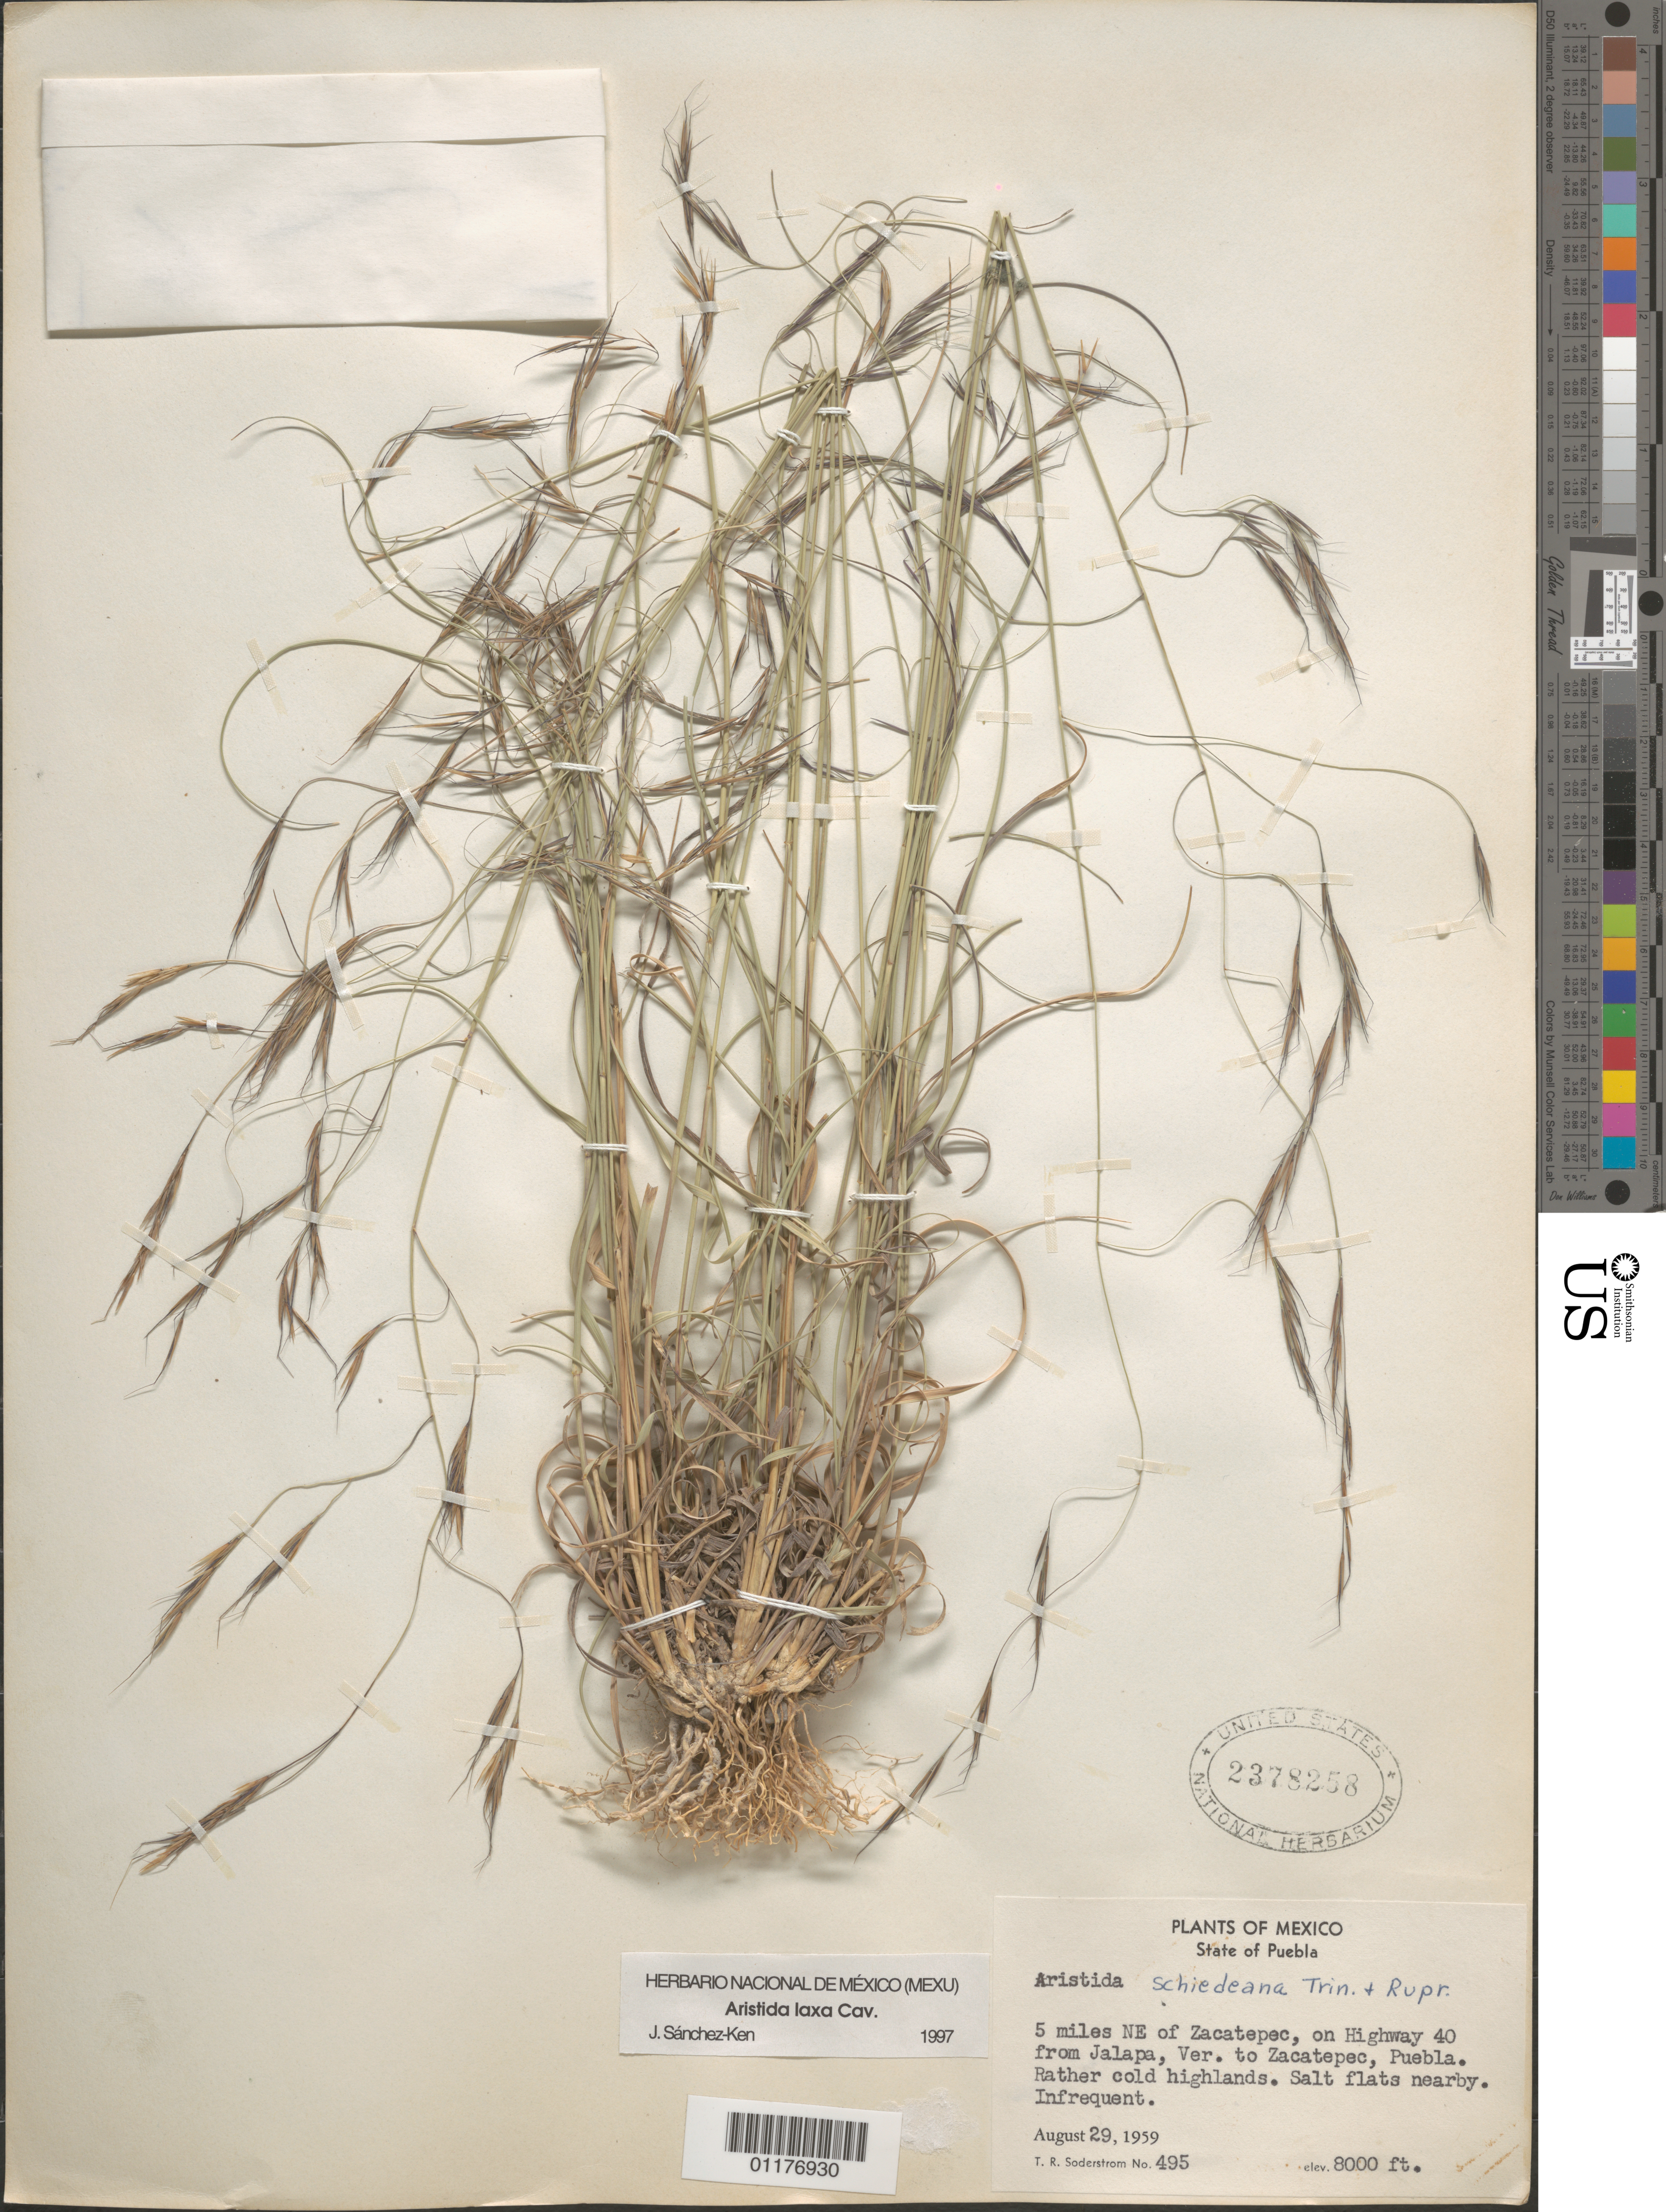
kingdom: Plantae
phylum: Tracheophyta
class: Liliopsida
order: Poales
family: Poaceae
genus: Aristida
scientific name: Aristida laxa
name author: Cav.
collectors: T. R. Soderstrom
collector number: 495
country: Mexico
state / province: Puebla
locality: NE of Zacatepec, on Highway 40 from Jalapa, Ver. to Zacatepec, Puebla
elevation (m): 2438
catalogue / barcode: US 2378258